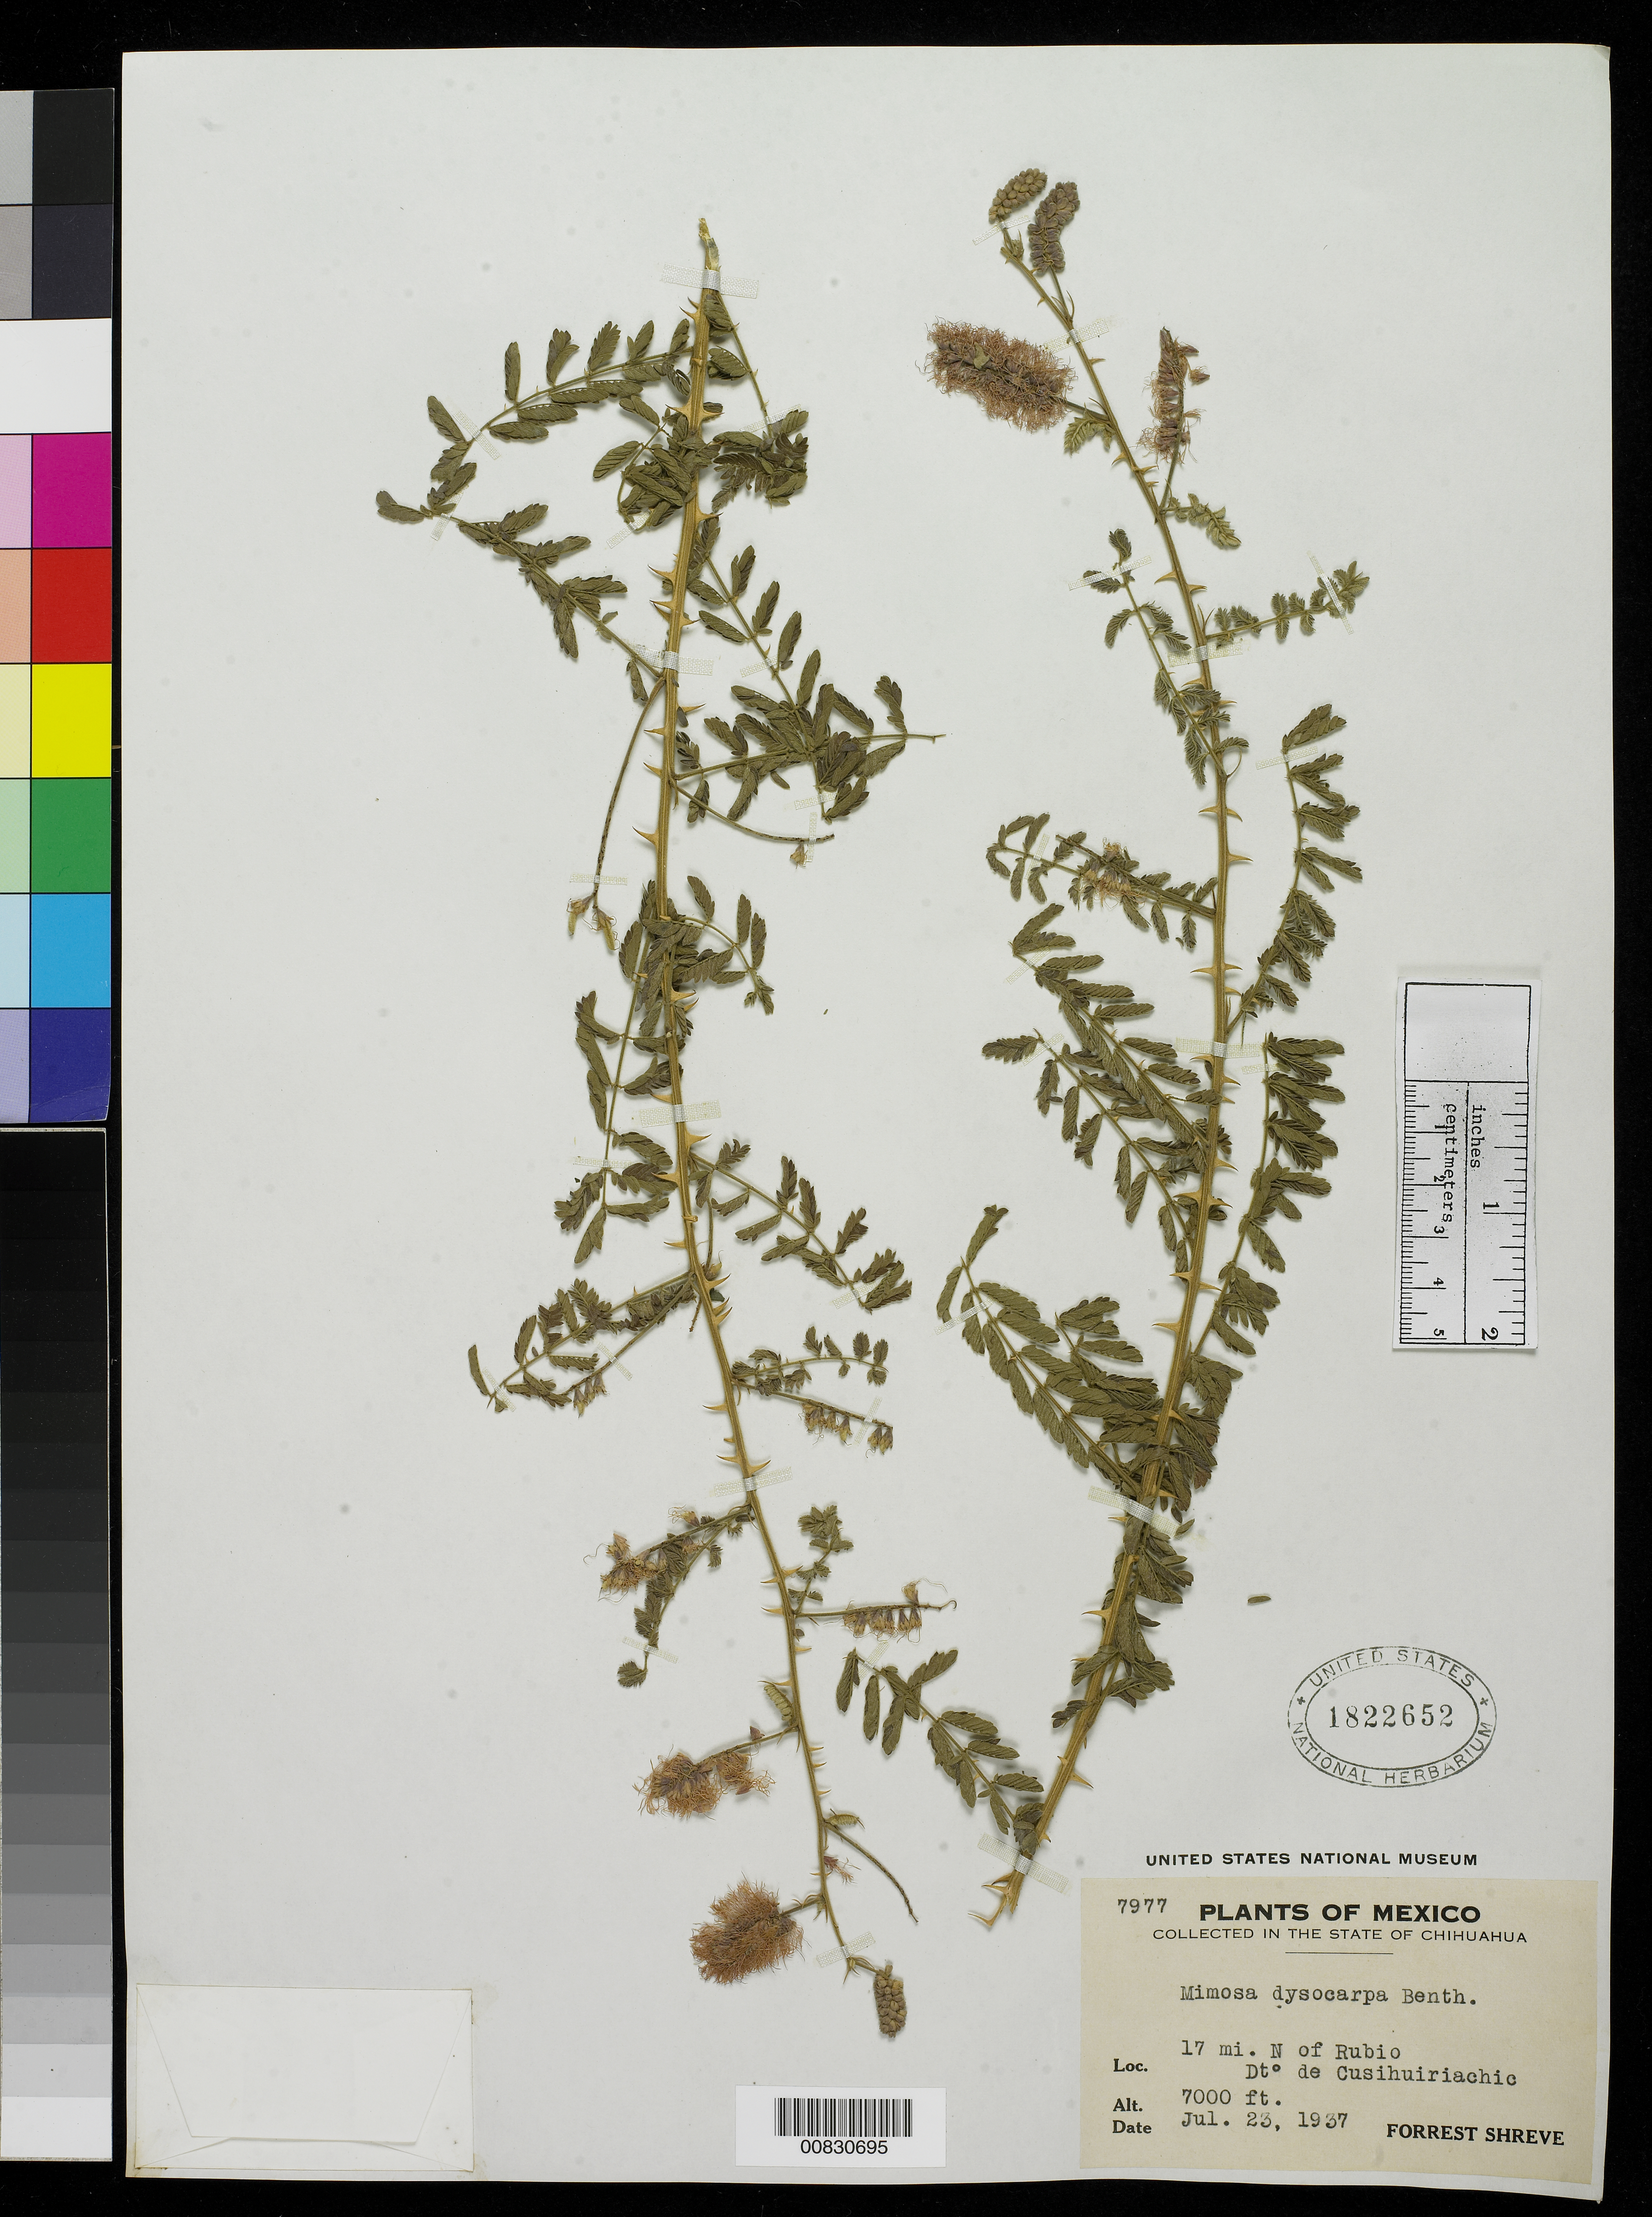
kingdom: Plantae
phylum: Tracheophyta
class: Magnoliopsida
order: Fabales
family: Fabaceae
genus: Mimosa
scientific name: Mimosa dysocarpa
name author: Benth. ex A. Gray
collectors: F. Shreve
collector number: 7977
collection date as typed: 23 Jul 1937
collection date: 1937-07-23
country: Mexico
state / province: Chihuahua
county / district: Cusihuiriáchic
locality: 17 mi. N of rubio, Municipio de Cusihuiriáchic.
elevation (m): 2134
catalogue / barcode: US 1822652